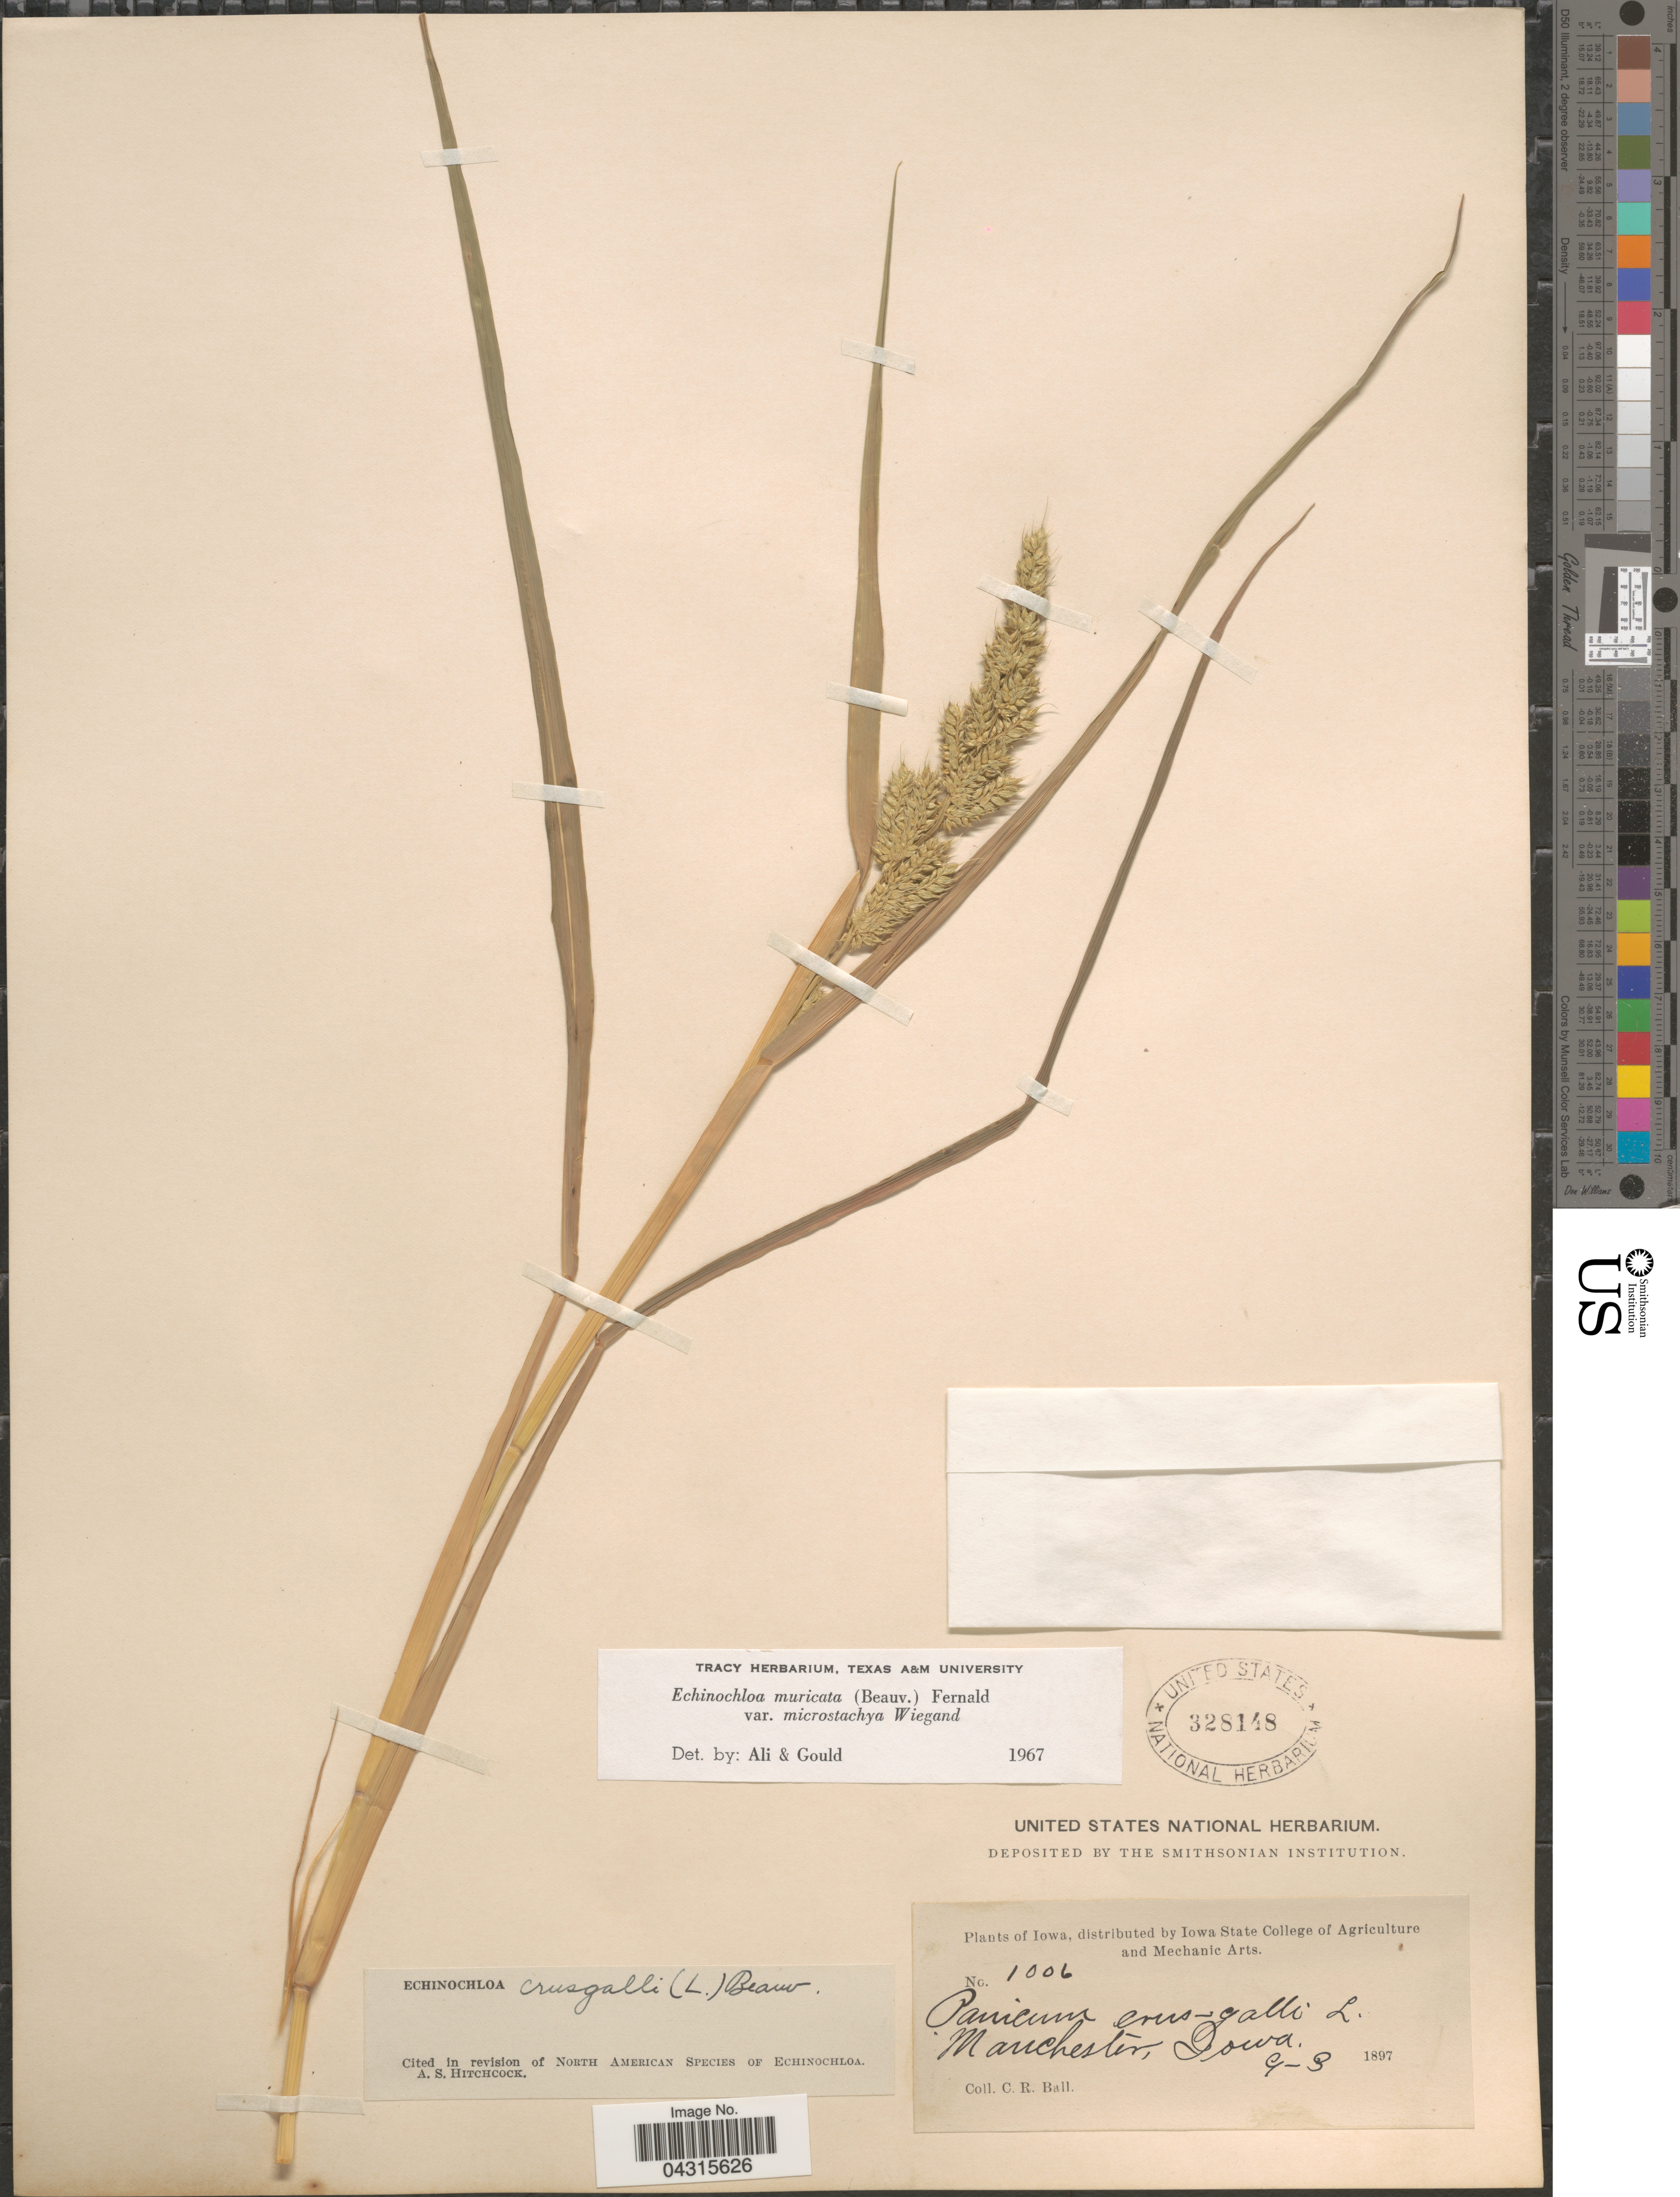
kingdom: Plantae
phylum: Tracheophyta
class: Liliopsida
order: Poales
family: Poaceae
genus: Echinochloa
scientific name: Echinochloa muricata var. microstachya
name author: Wiegand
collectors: C. R. Ball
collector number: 1006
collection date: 1897-09-03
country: United States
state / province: Iowa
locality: Manchester.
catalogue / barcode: US 328148